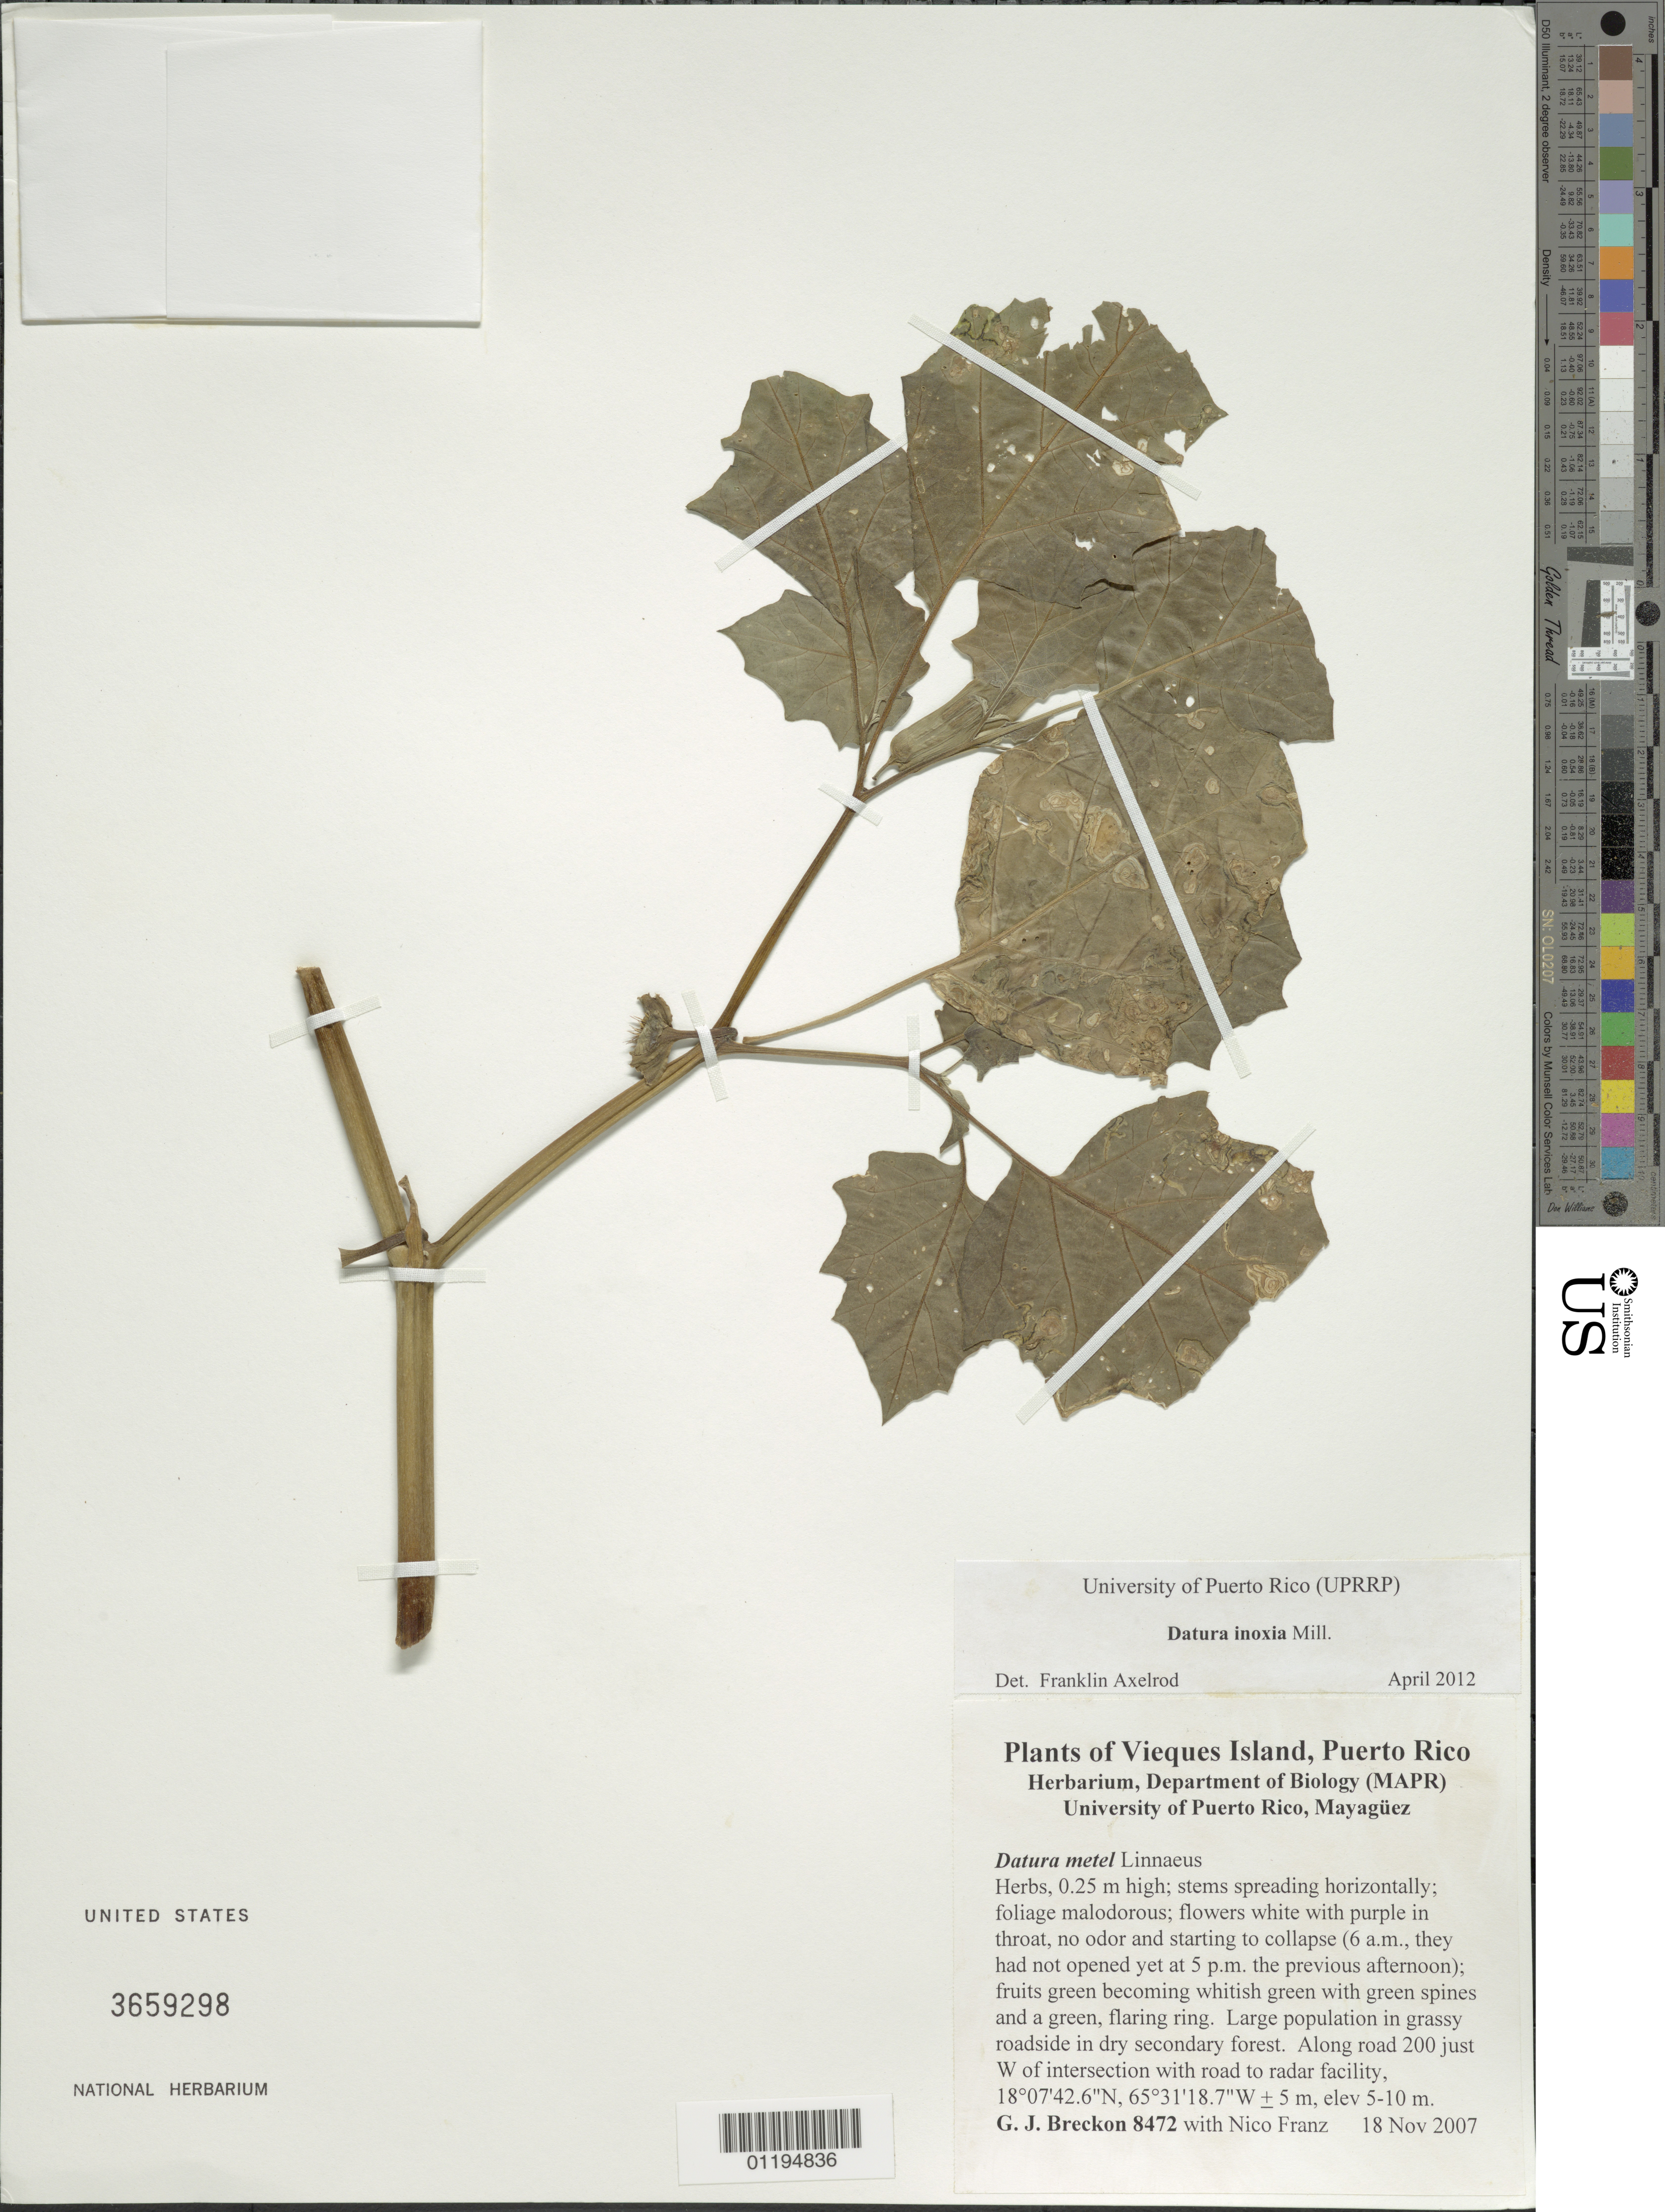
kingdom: Plantae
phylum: Tracheophyta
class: Magnoliopsida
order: Solanales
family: Solanaceae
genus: Datura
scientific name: Datura innoxia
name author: Mill.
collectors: G. Breckon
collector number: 8472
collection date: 2007-11-18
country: Puerto Rico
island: Vieques Island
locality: along rd 200 just W of intersection with road to radar facility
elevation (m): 5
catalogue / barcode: US 3659298